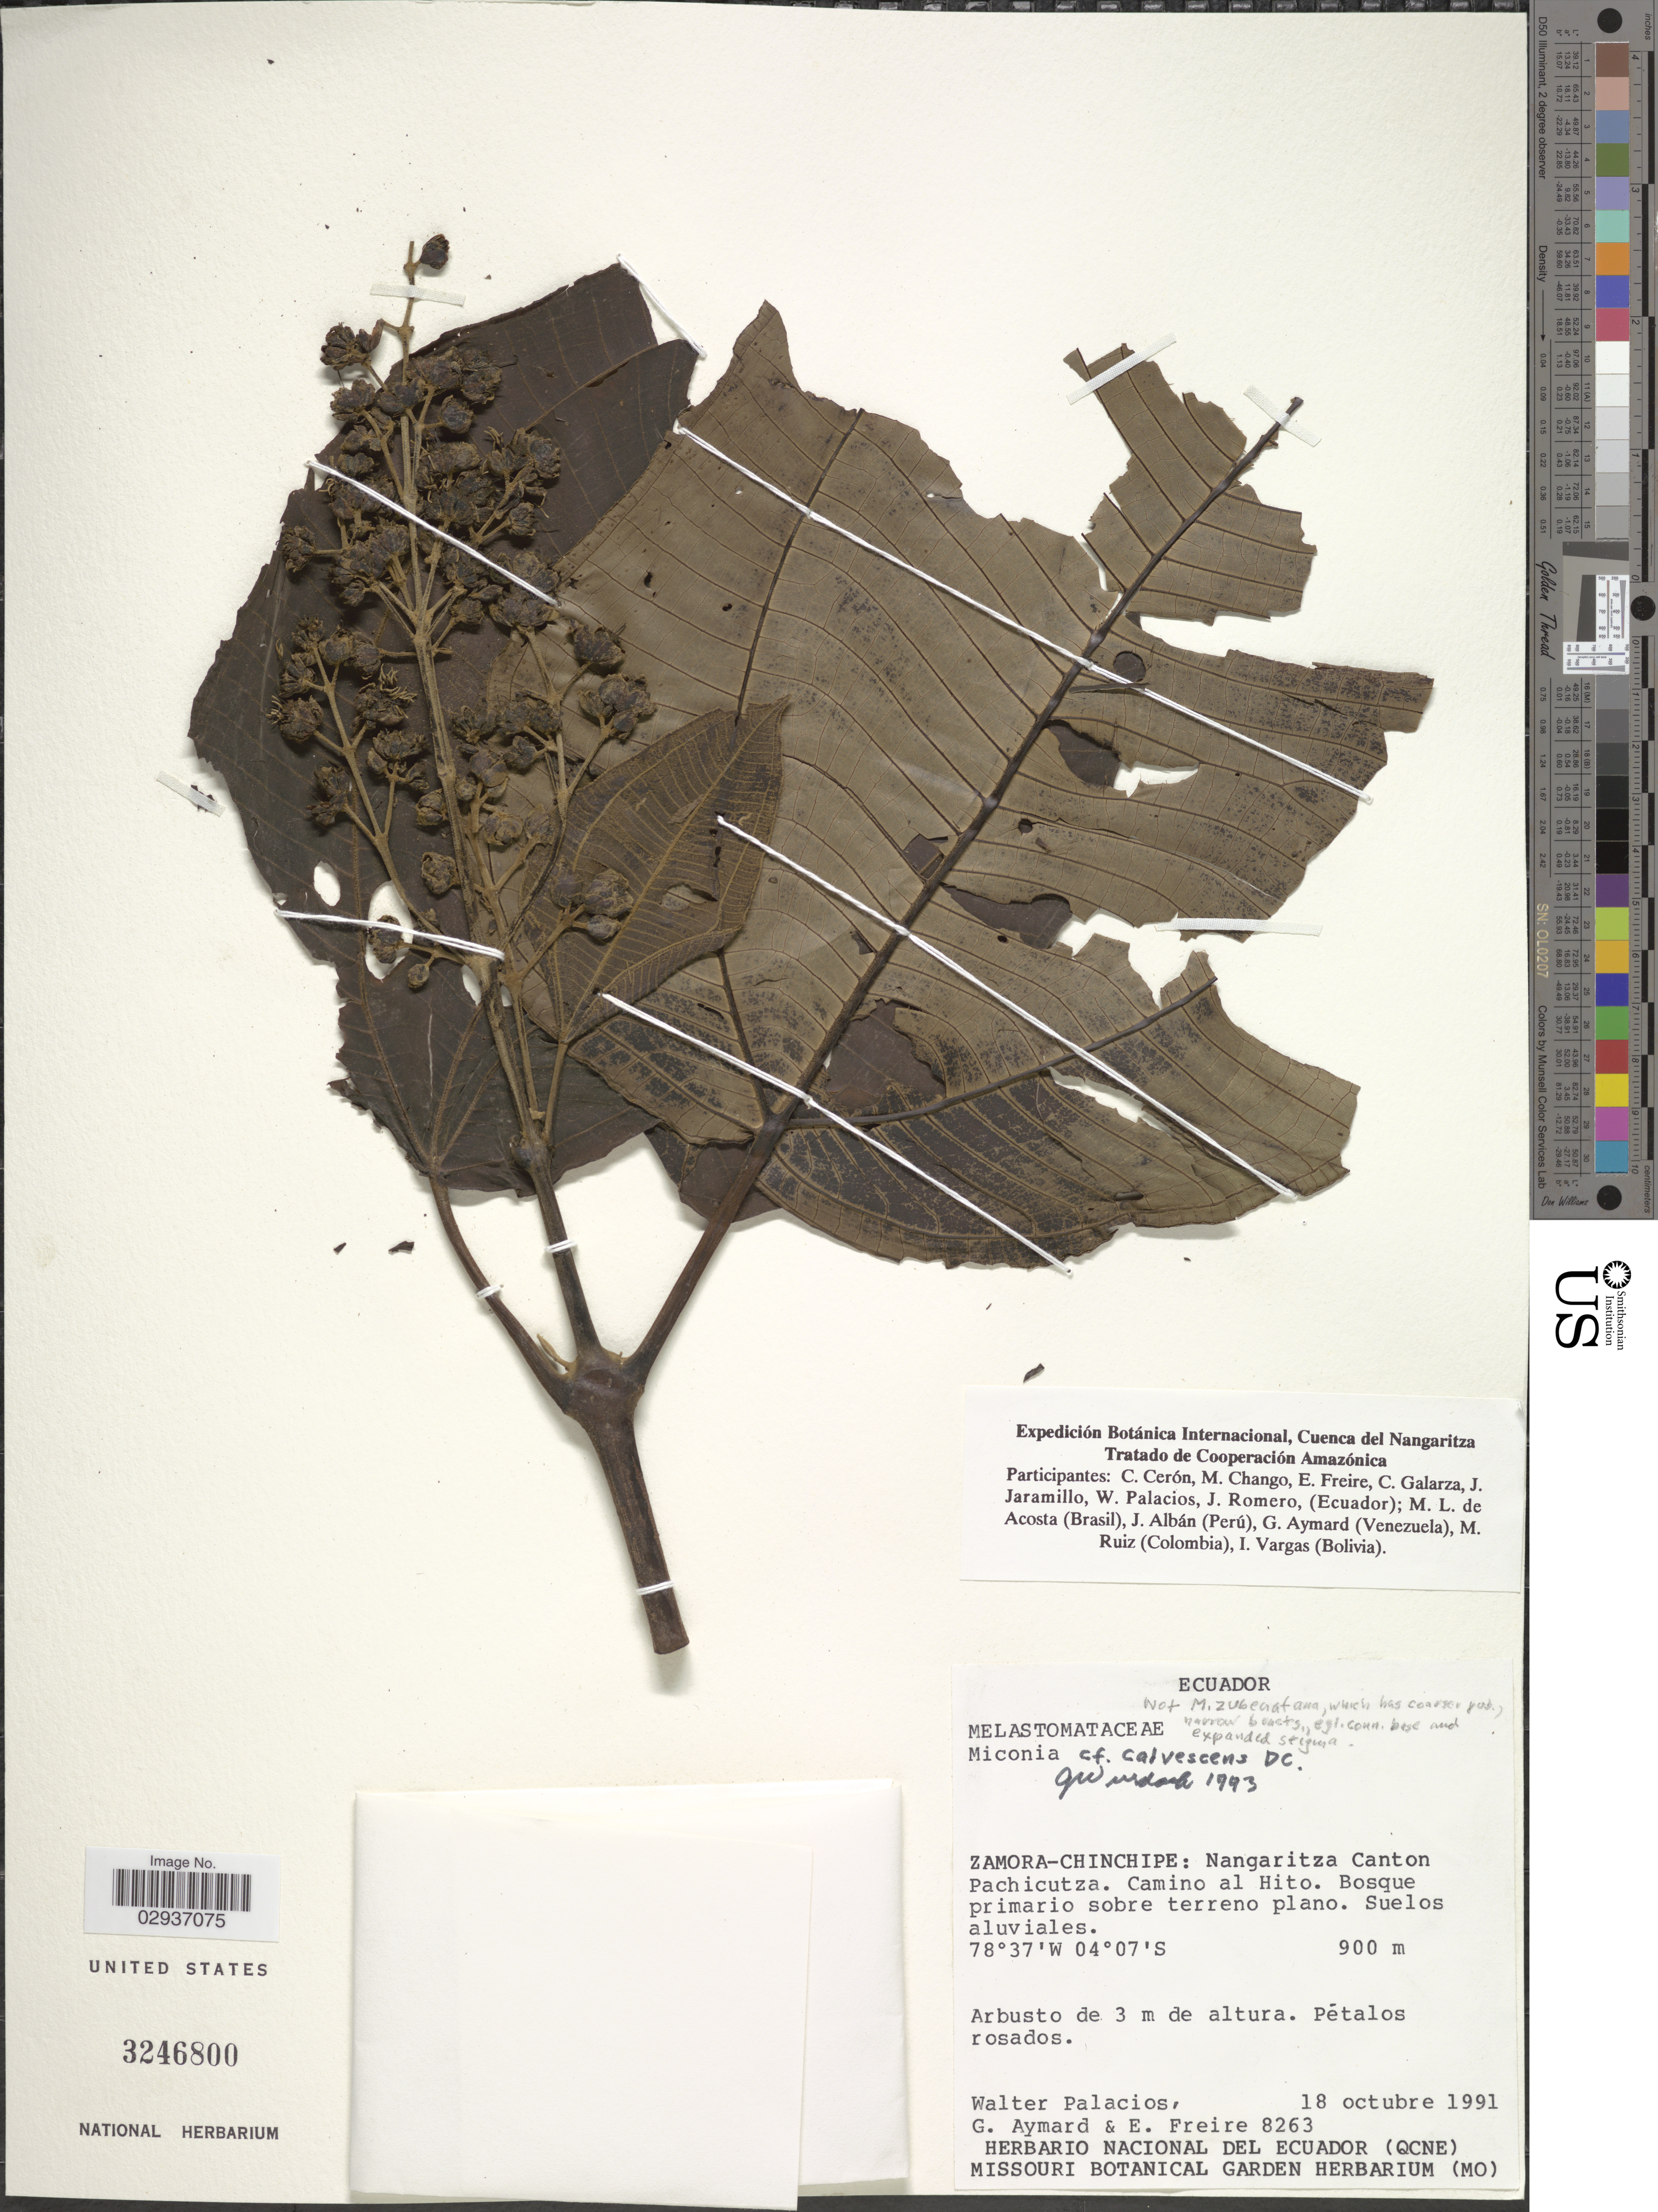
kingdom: Plantae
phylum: Tracheophyta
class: Magnoliopsida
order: Myrtales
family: Melastomataceae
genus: Miconia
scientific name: Miconia calvescens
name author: DC.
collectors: W. Palacios, G. A. Aymard & E. Freire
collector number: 8263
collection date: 1991-10-18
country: Ecuador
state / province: Zamora-Chinchipe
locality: Zamora-Chinchipe: Nangaritza Canton Pachicutza. Camino al Hito.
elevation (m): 900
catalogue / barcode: US 3246800